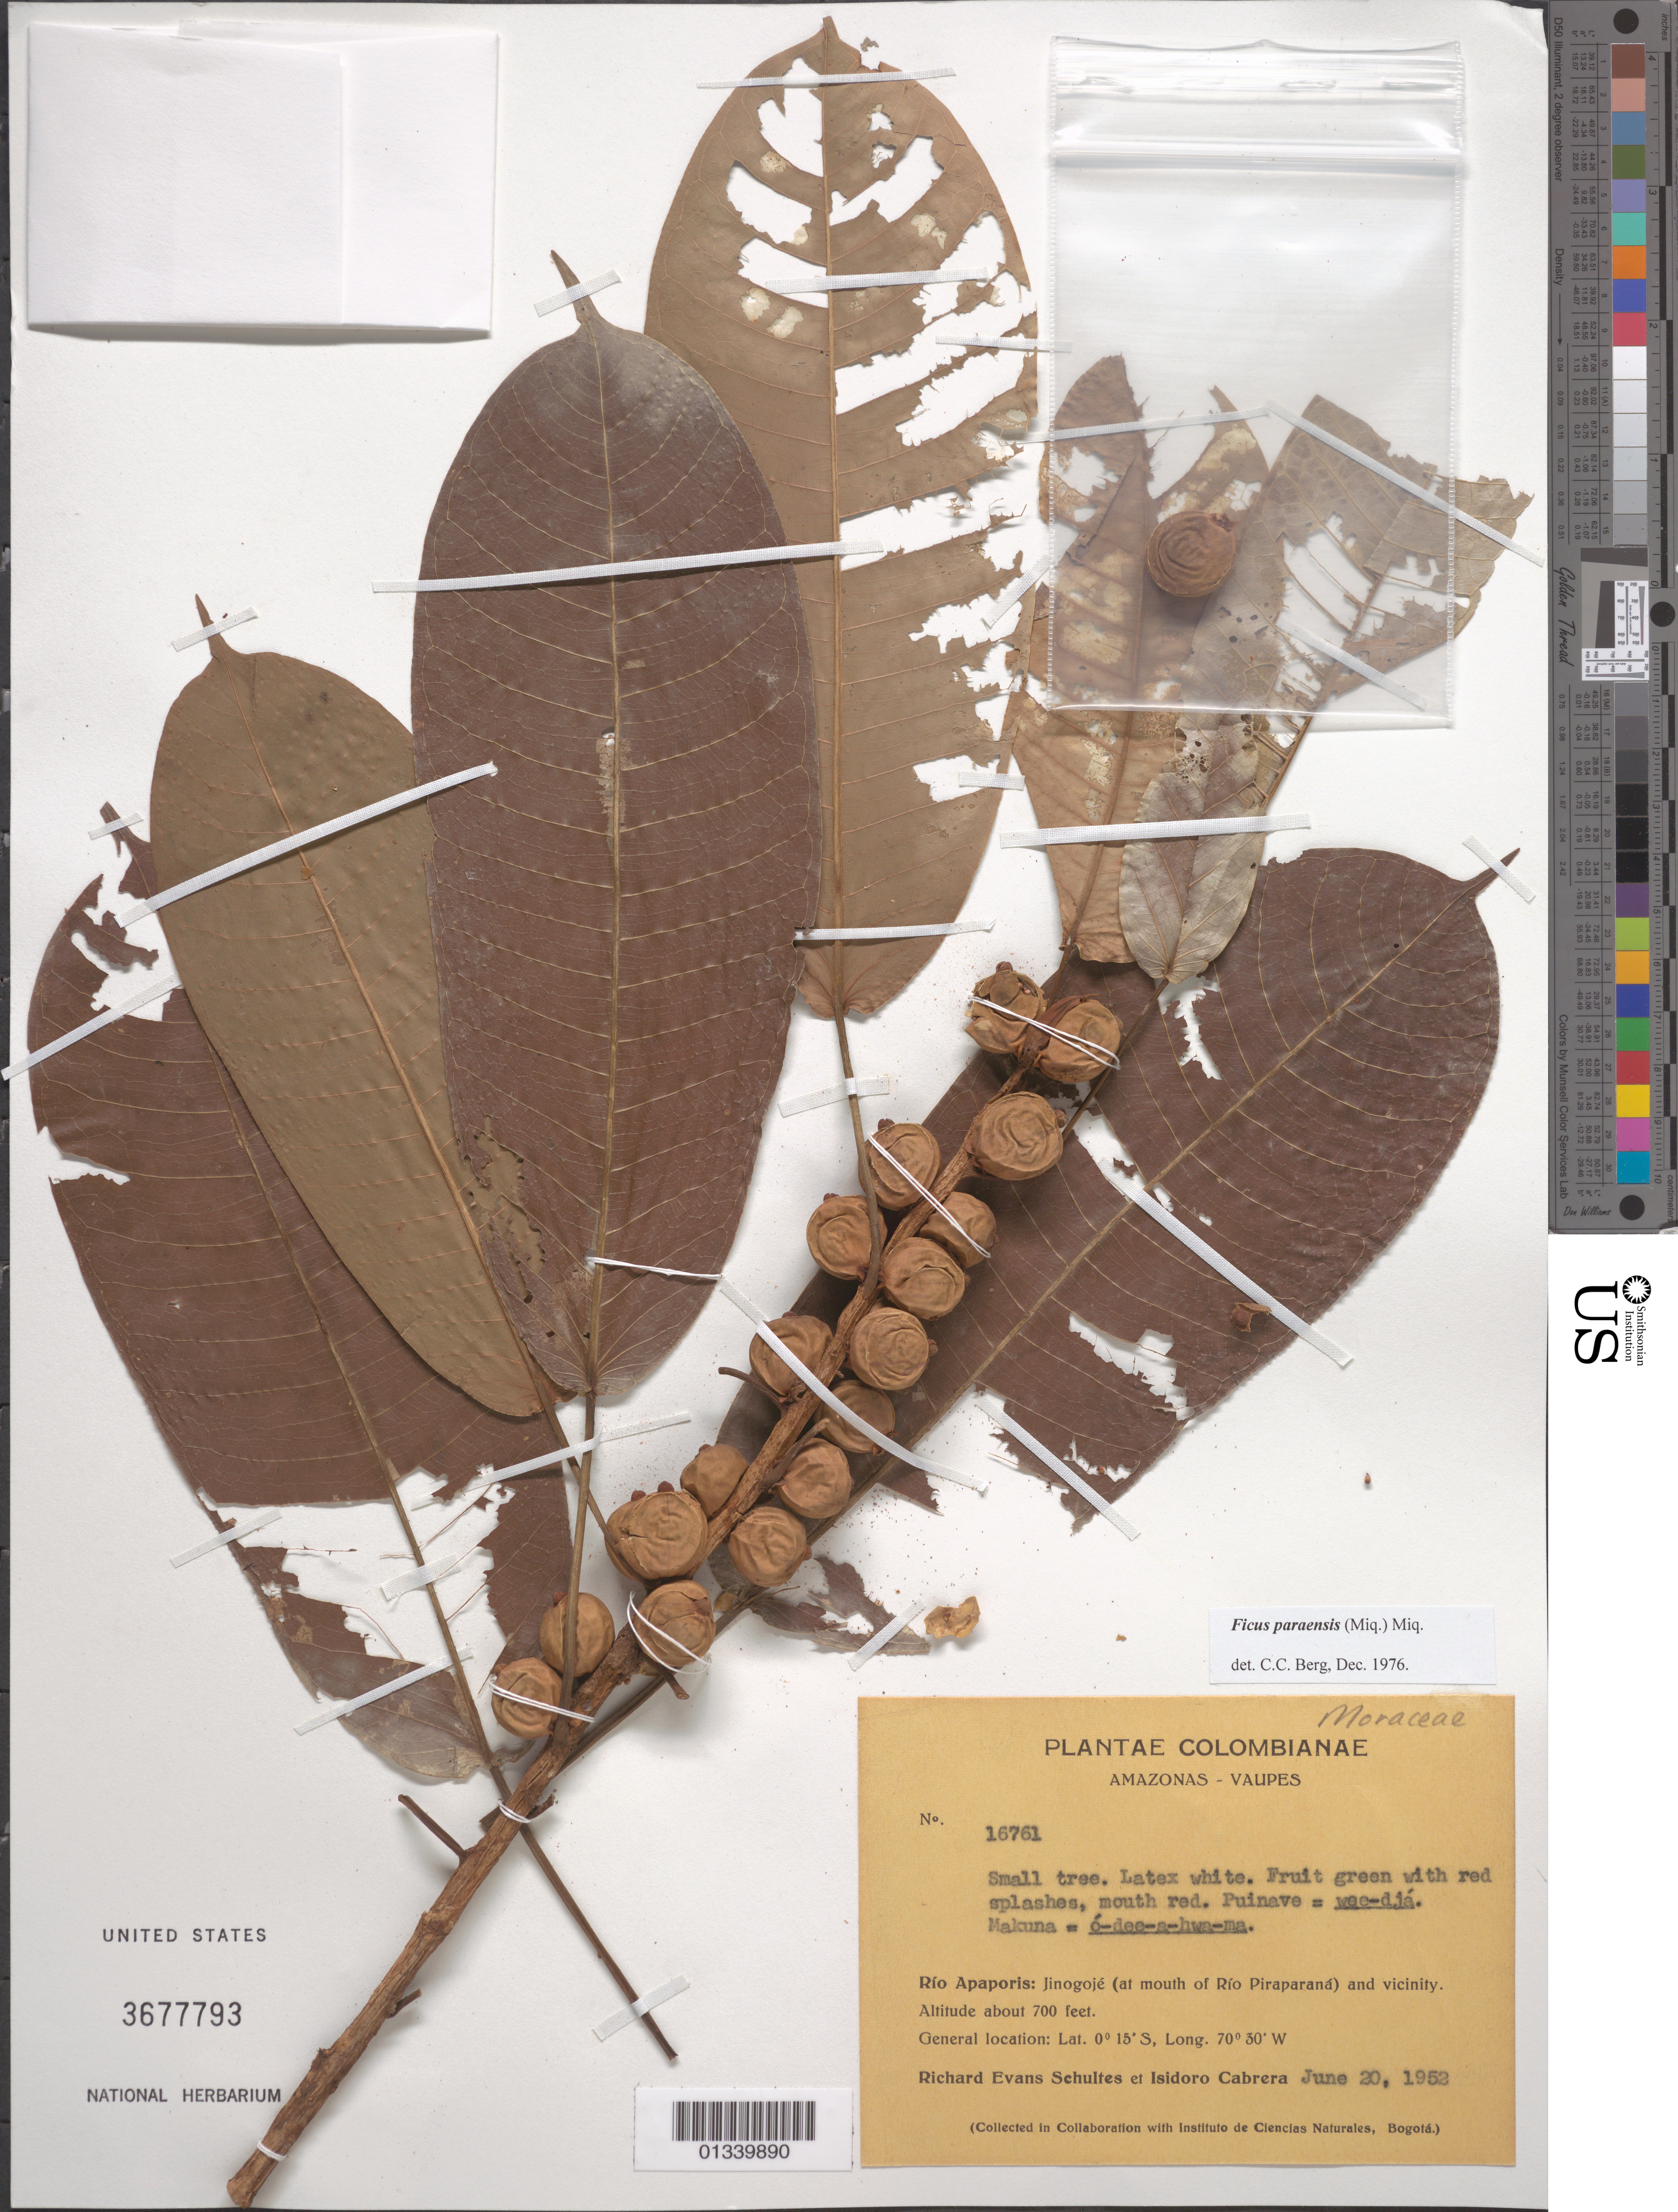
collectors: R. E. Schultes & I. Cabrera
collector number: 16761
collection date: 1952-06-20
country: Colombia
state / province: Amazonas / Vaupés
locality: Rio Apaporis: Jinogoje (at mouth of Rio Piraparana) and vicinity.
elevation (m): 700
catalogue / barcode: US 3677793